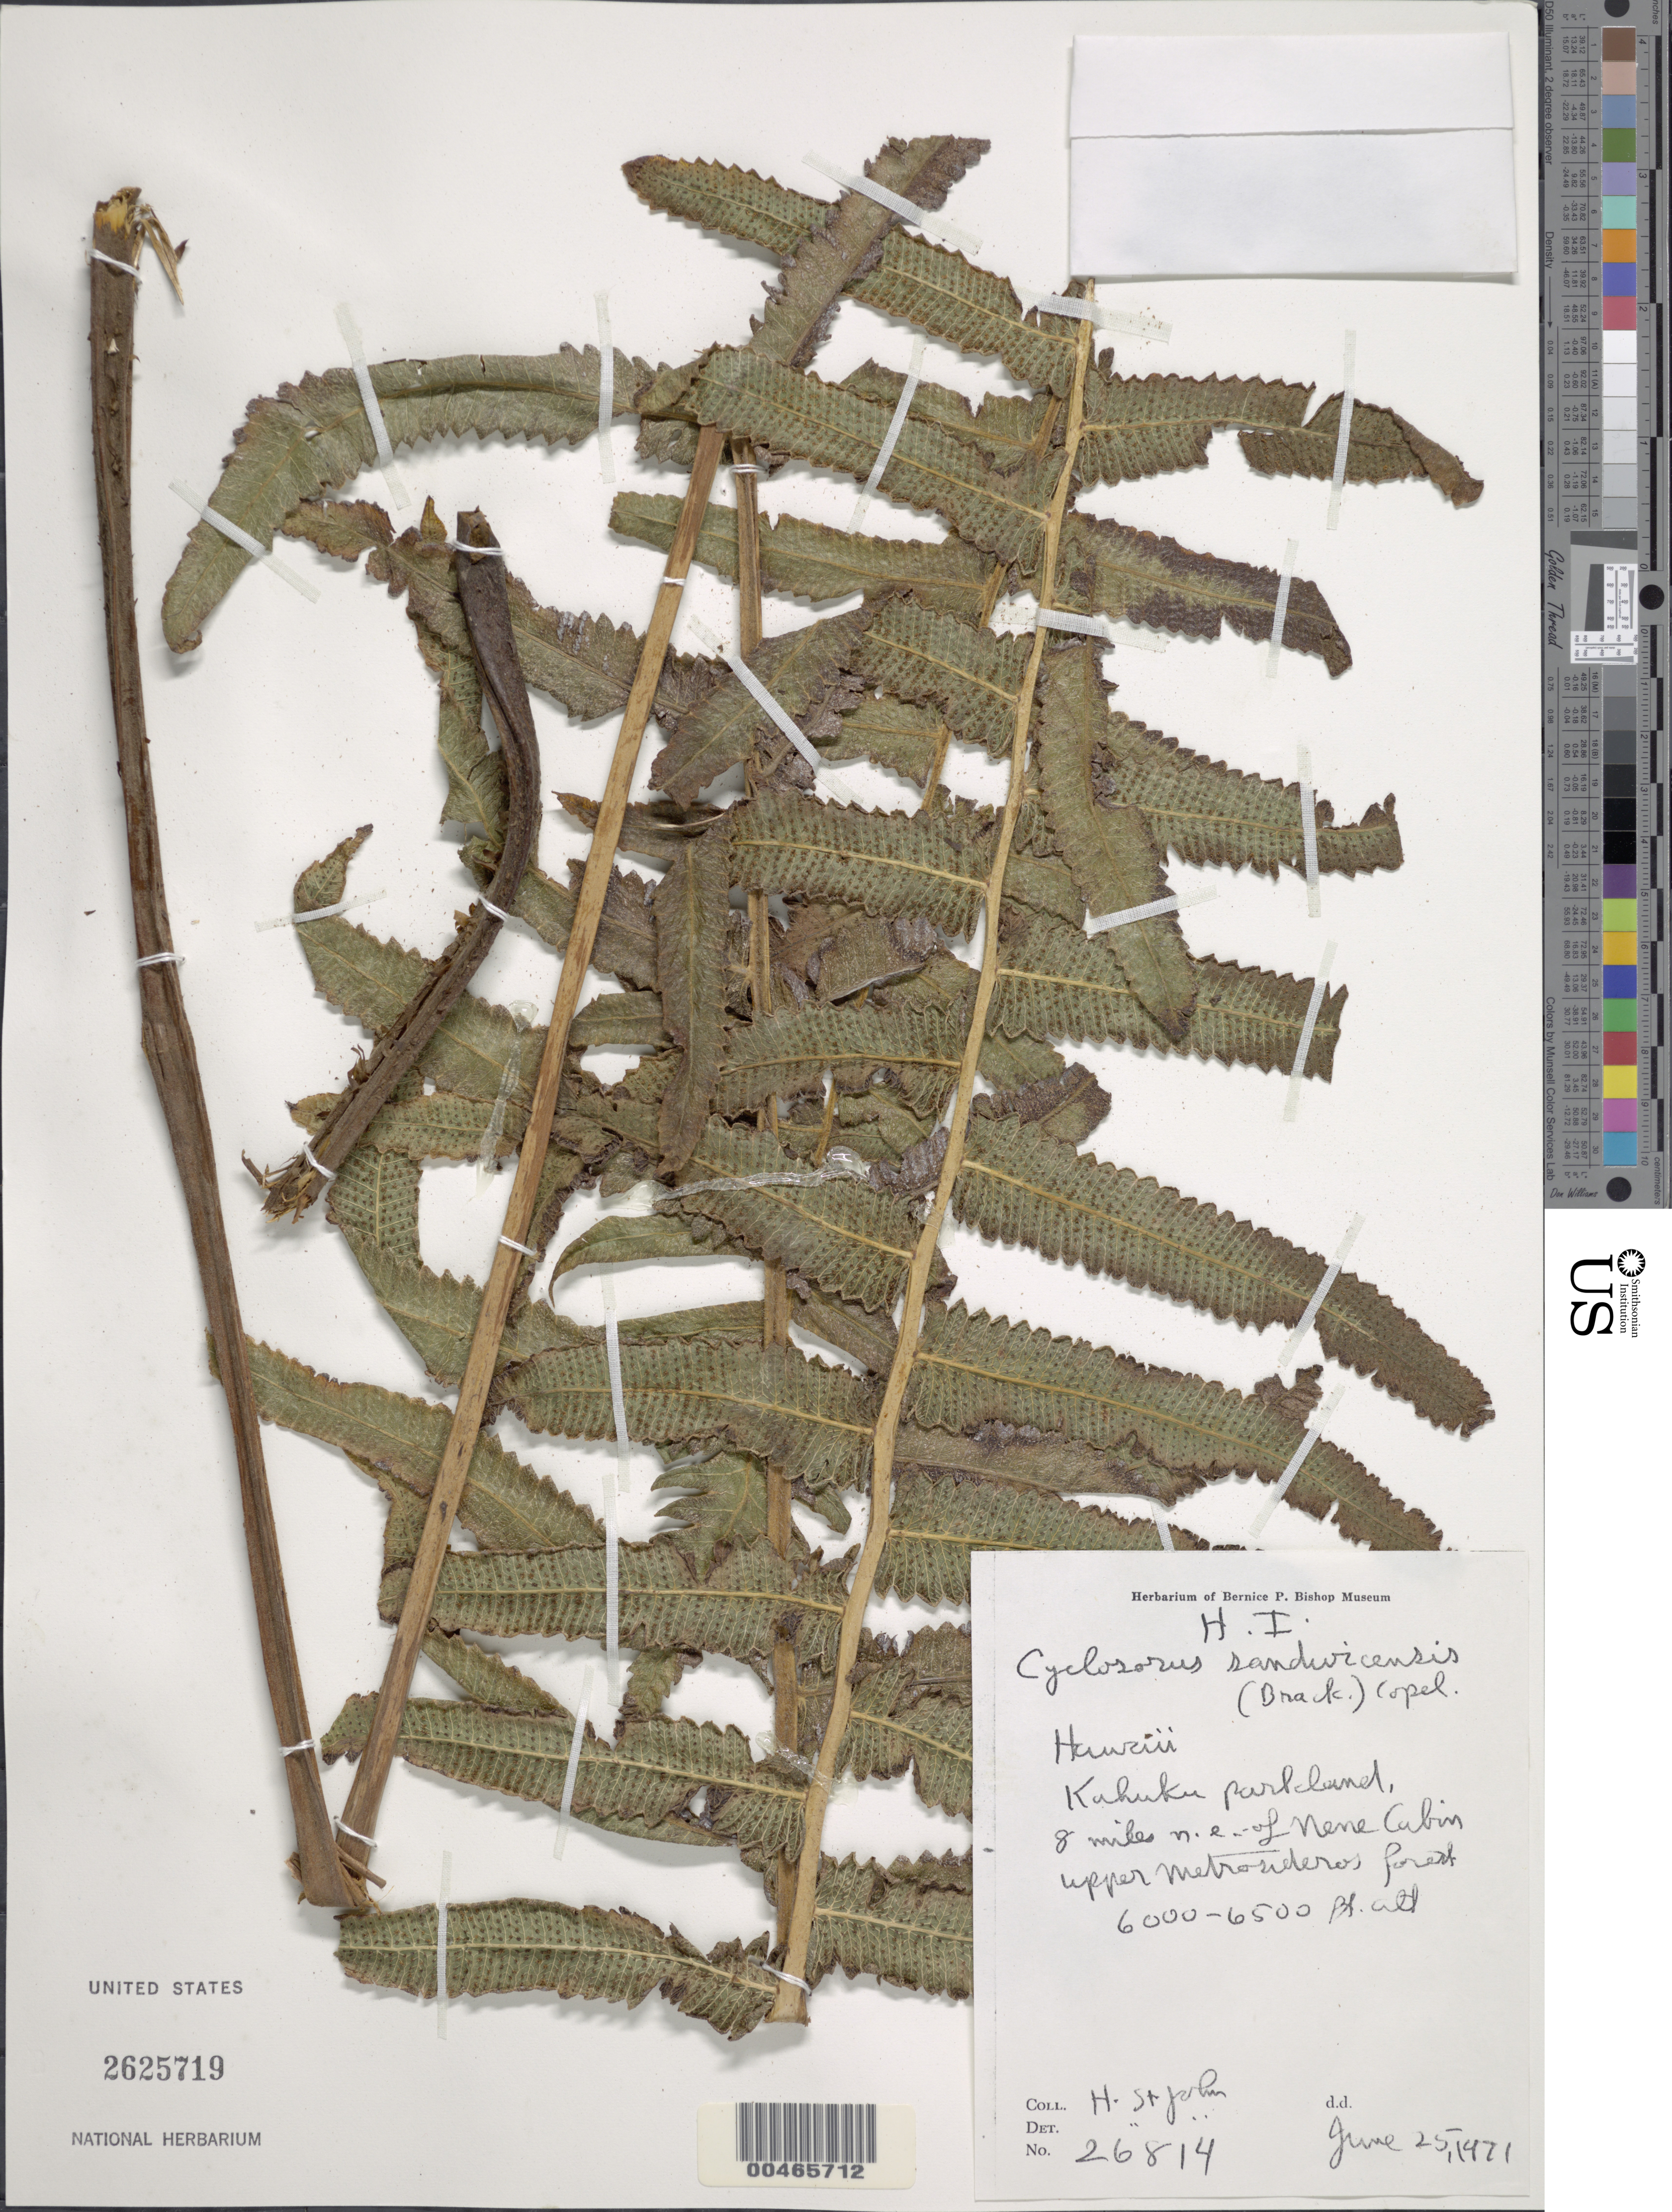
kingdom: Plantae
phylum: Tracheophyta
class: Polypodiopsida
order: Polypodiales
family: Thelypteridaceae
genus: Cyclosorus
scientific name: Cyclosorus sandwicensis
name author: Copel.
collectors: H. St. John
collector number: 26814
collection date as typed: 25 Jun 1971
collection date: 1971-06-25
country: United States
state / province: Hawaii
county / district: Hawaii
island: Hawaii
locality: Kahuku Parkland, 8 mi NE of Nene Cabin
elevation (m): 1829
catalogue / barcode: US 2625719